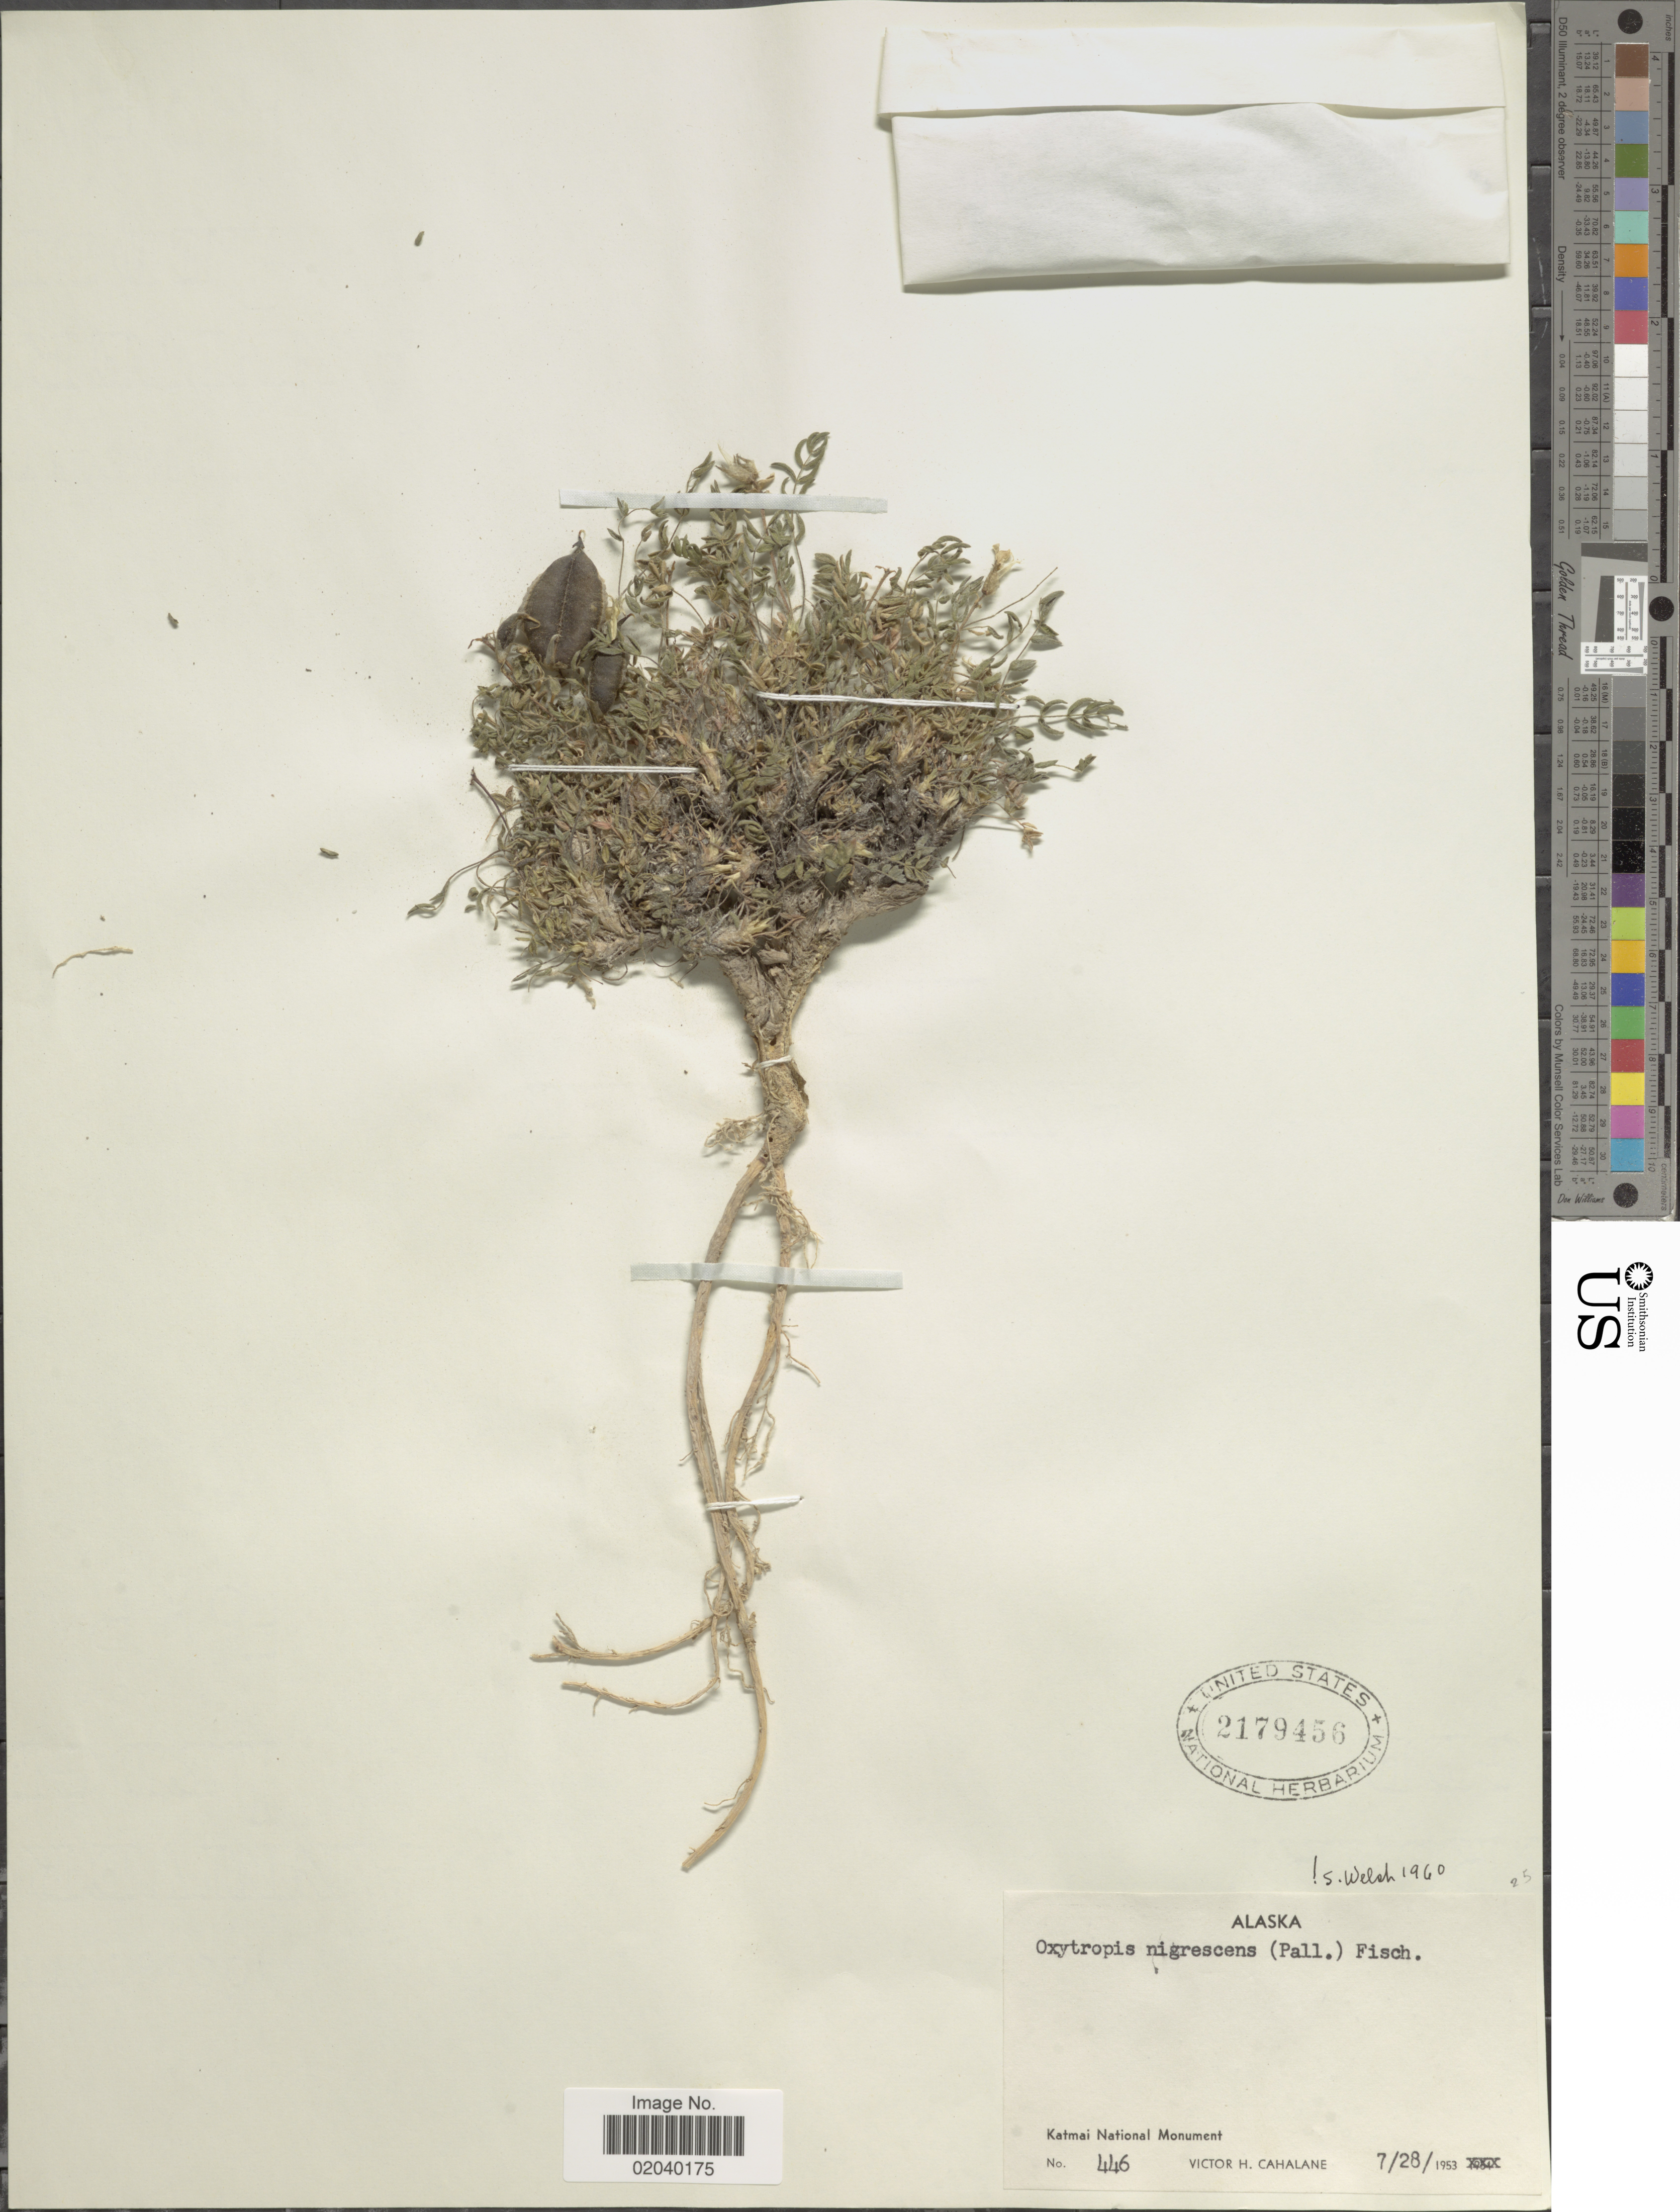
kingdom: Plantae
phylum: Tracheophyta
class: Magnoliopsida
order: Fabales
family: Fabaceae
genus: Oxytropis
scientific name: Oxytropis nigrescens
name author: (Pall.) Fisch. ex DC.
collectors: V. Cahalane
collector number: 446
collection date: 1953-07-28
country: United States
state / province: Alaska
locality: Katmai National Monument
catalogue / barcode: US 2179456